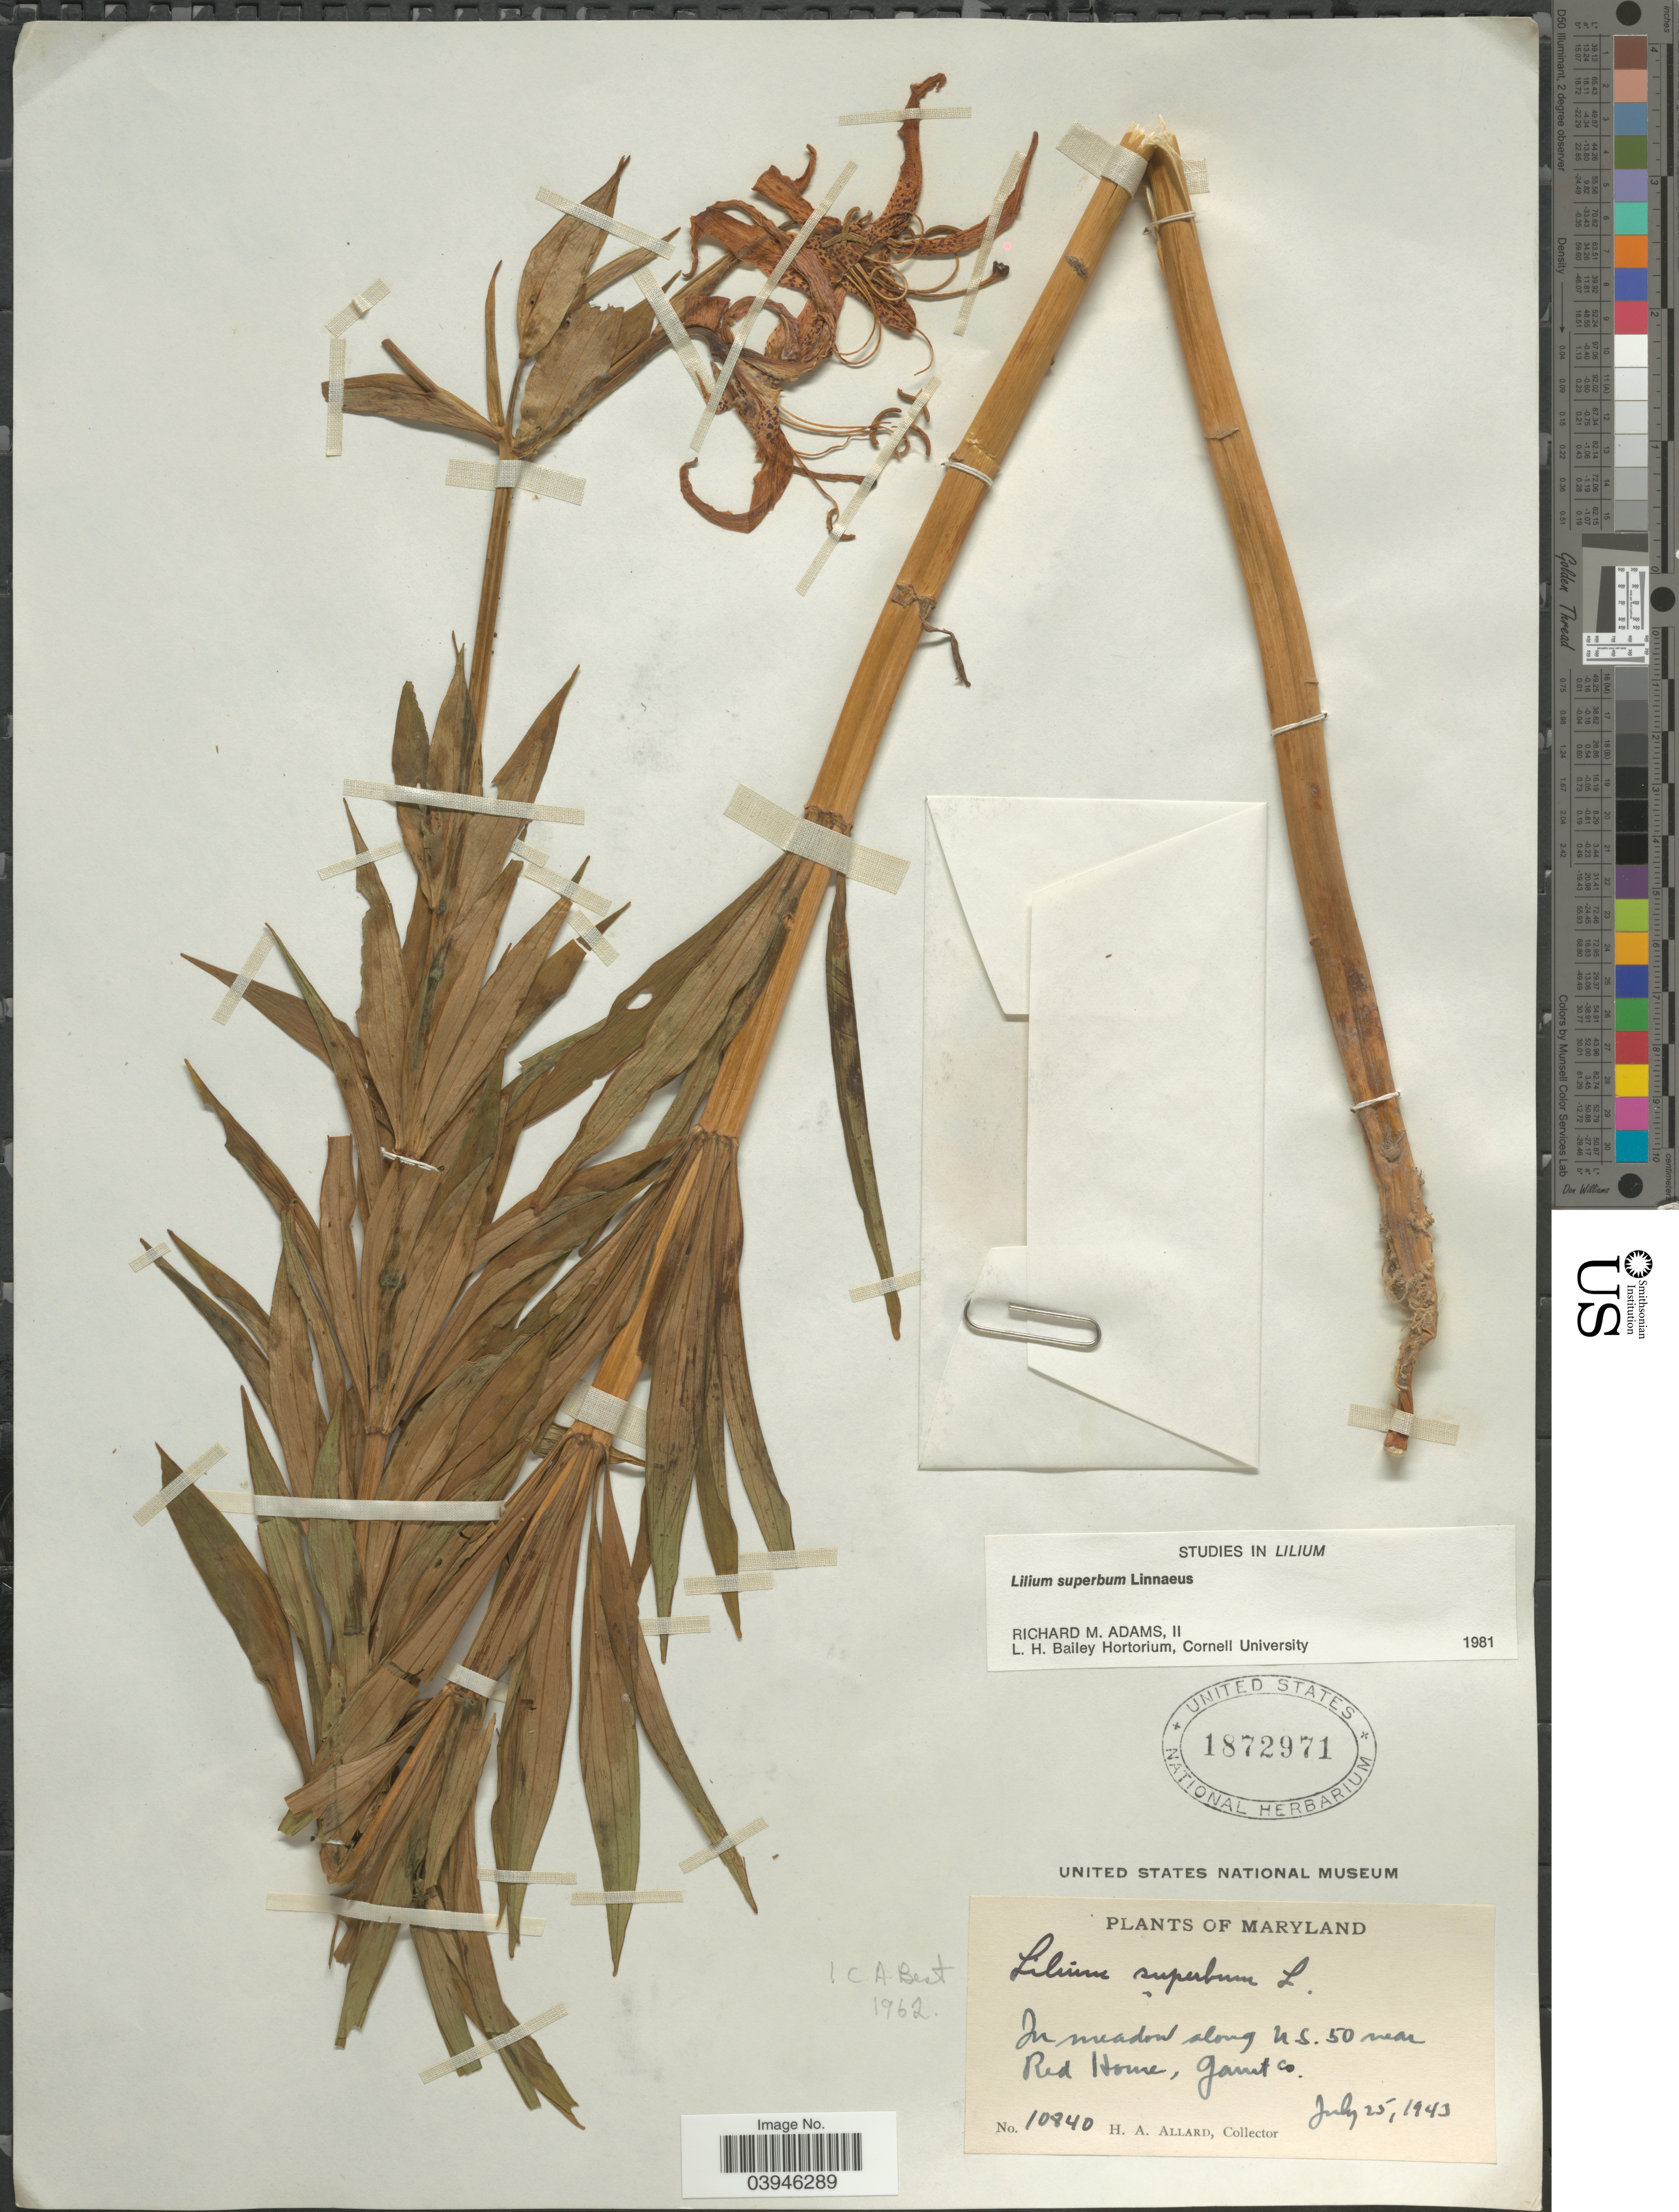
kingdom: Plantae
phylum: Tracheophyta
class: Liliopsida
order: Liliales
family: Liliaceae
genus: Lilium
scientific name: Lilium superbum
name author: L.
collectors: H. A. Allard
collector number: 10840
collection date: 1943-07-25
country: United States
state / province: Maryland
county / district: Garrett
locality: In meadow along U. S. 50 near Red House, Garrett Co.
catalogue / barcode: US 1872971